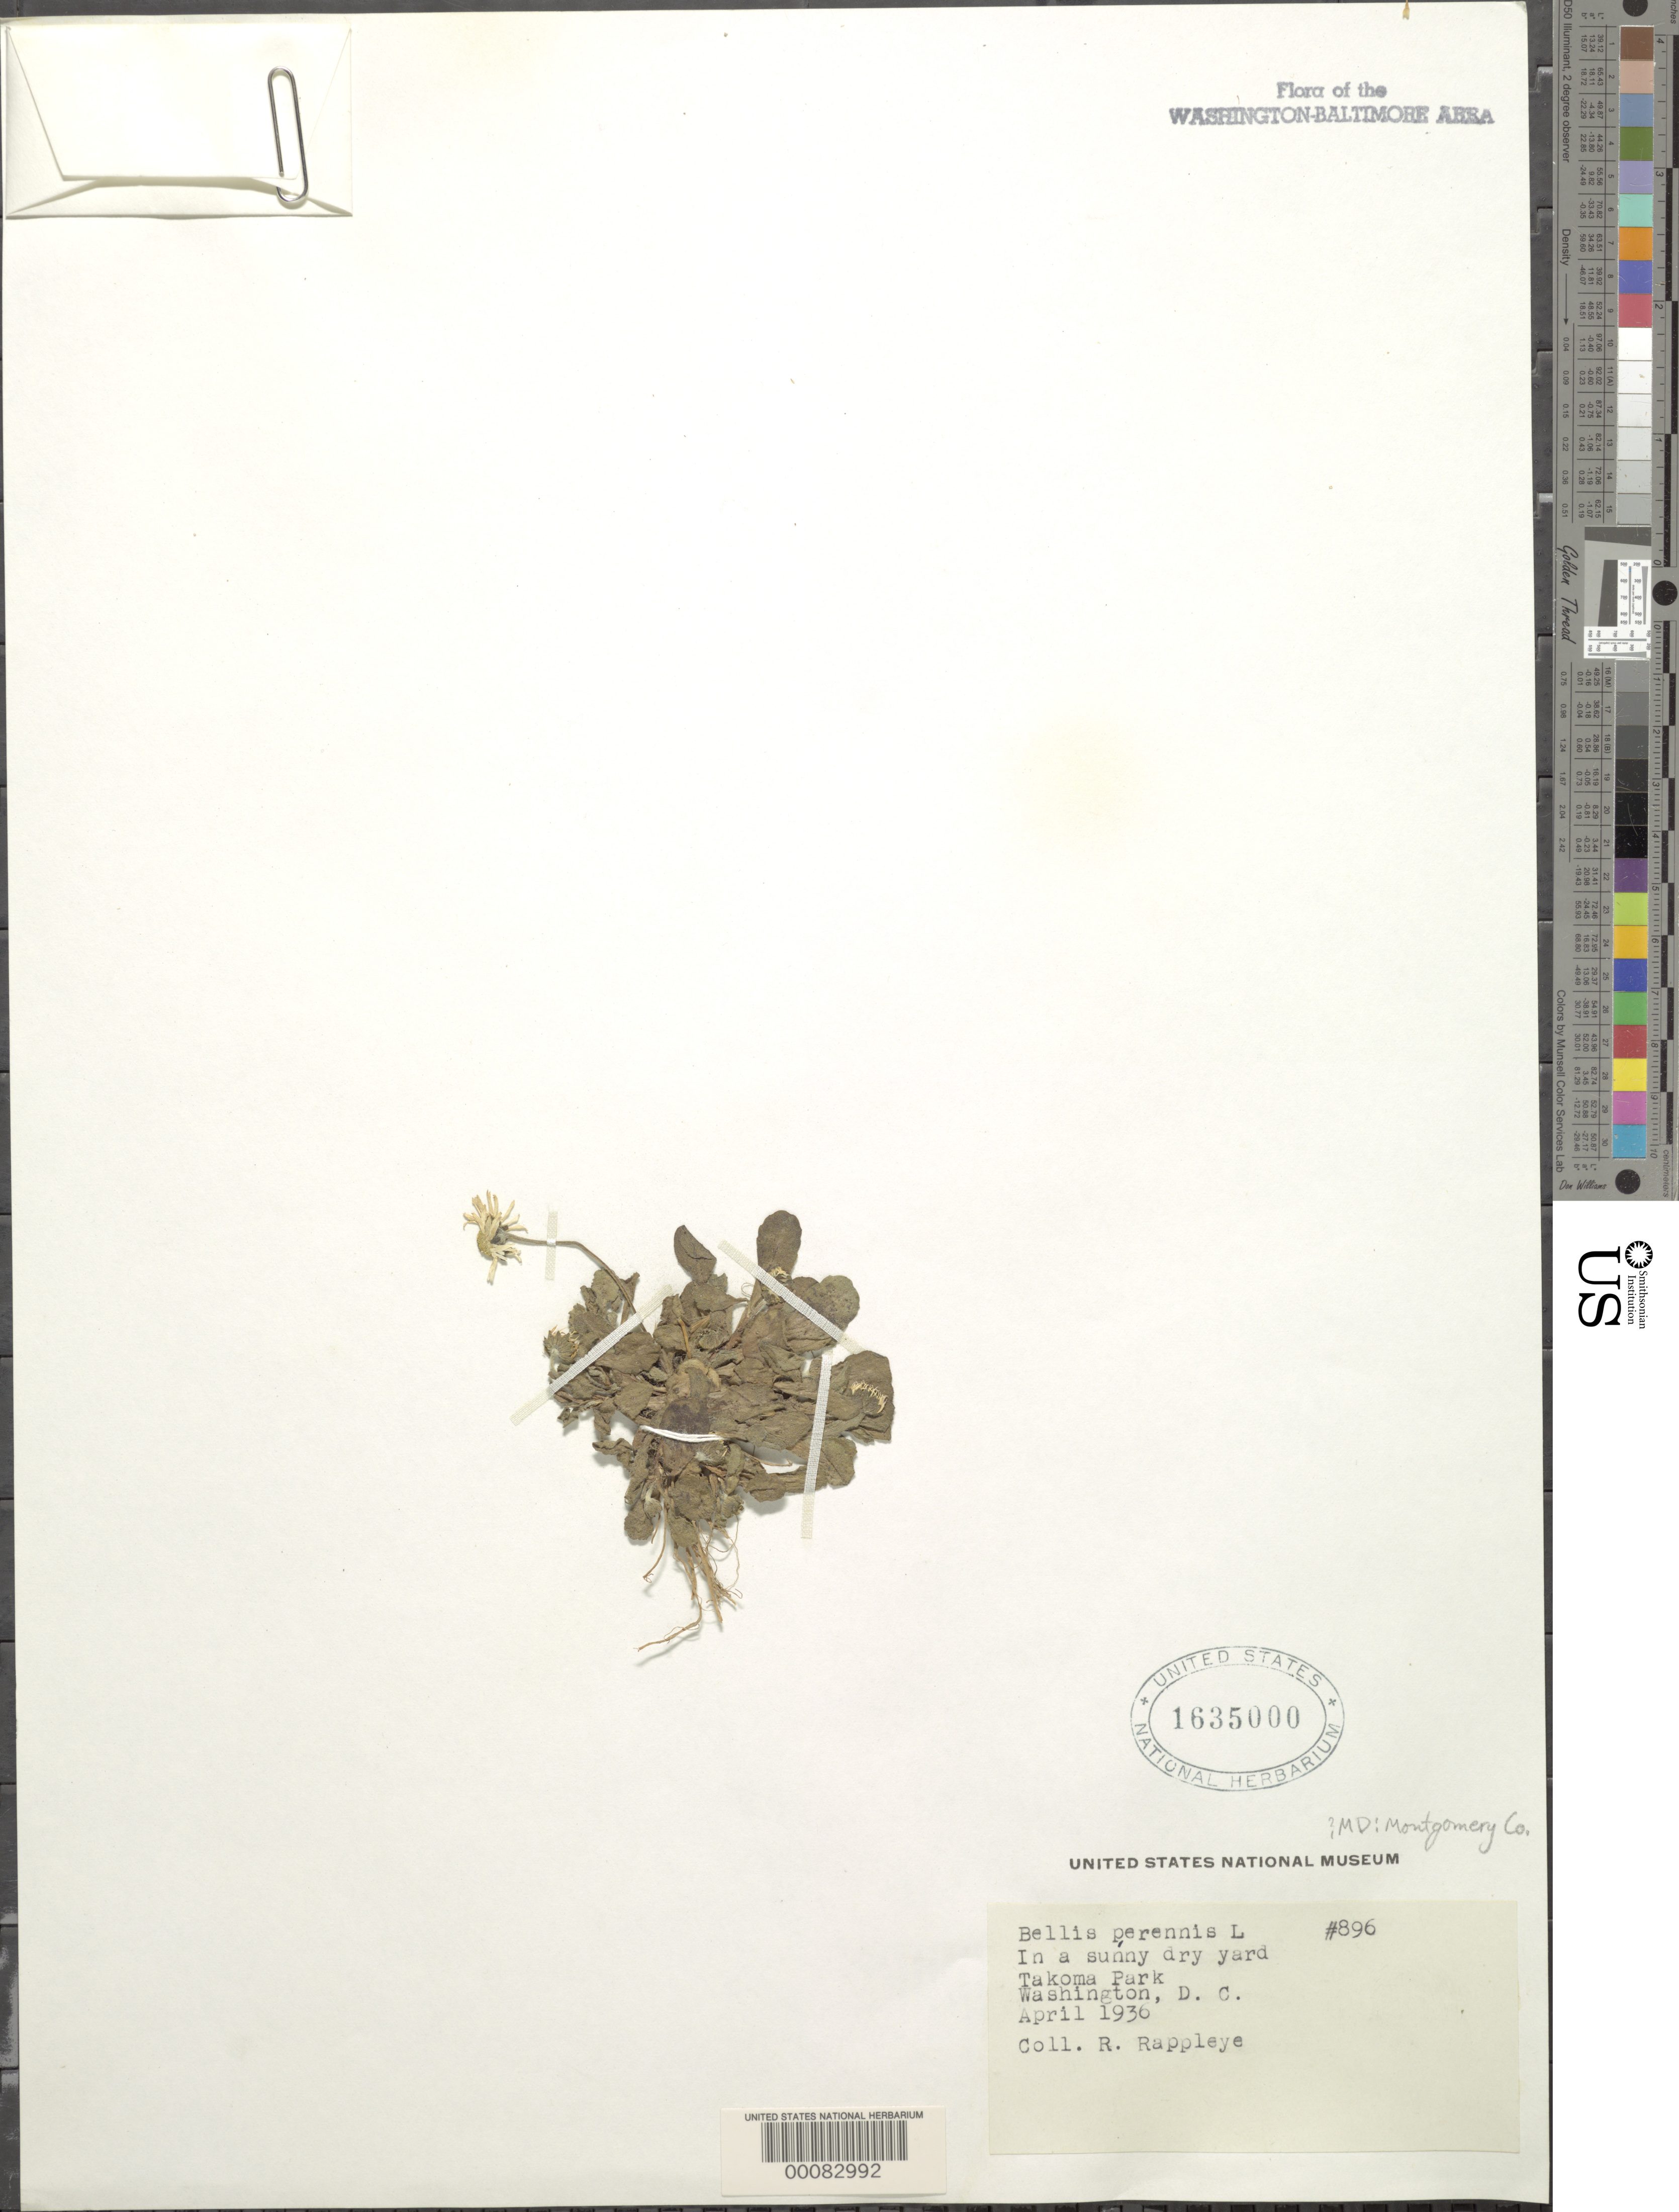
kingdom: Plantae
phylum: Tracheophyta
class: Magnoliopsida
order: Asterales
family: Asteraceae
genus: Bellis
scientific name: Bellis perennis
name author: L.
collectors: H. Rappleye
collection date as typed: Apr 1936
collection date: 1936-04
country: United States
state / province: District of Columbia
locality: Takoma Park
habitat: Sunny dry yard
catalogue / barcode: US 1635000